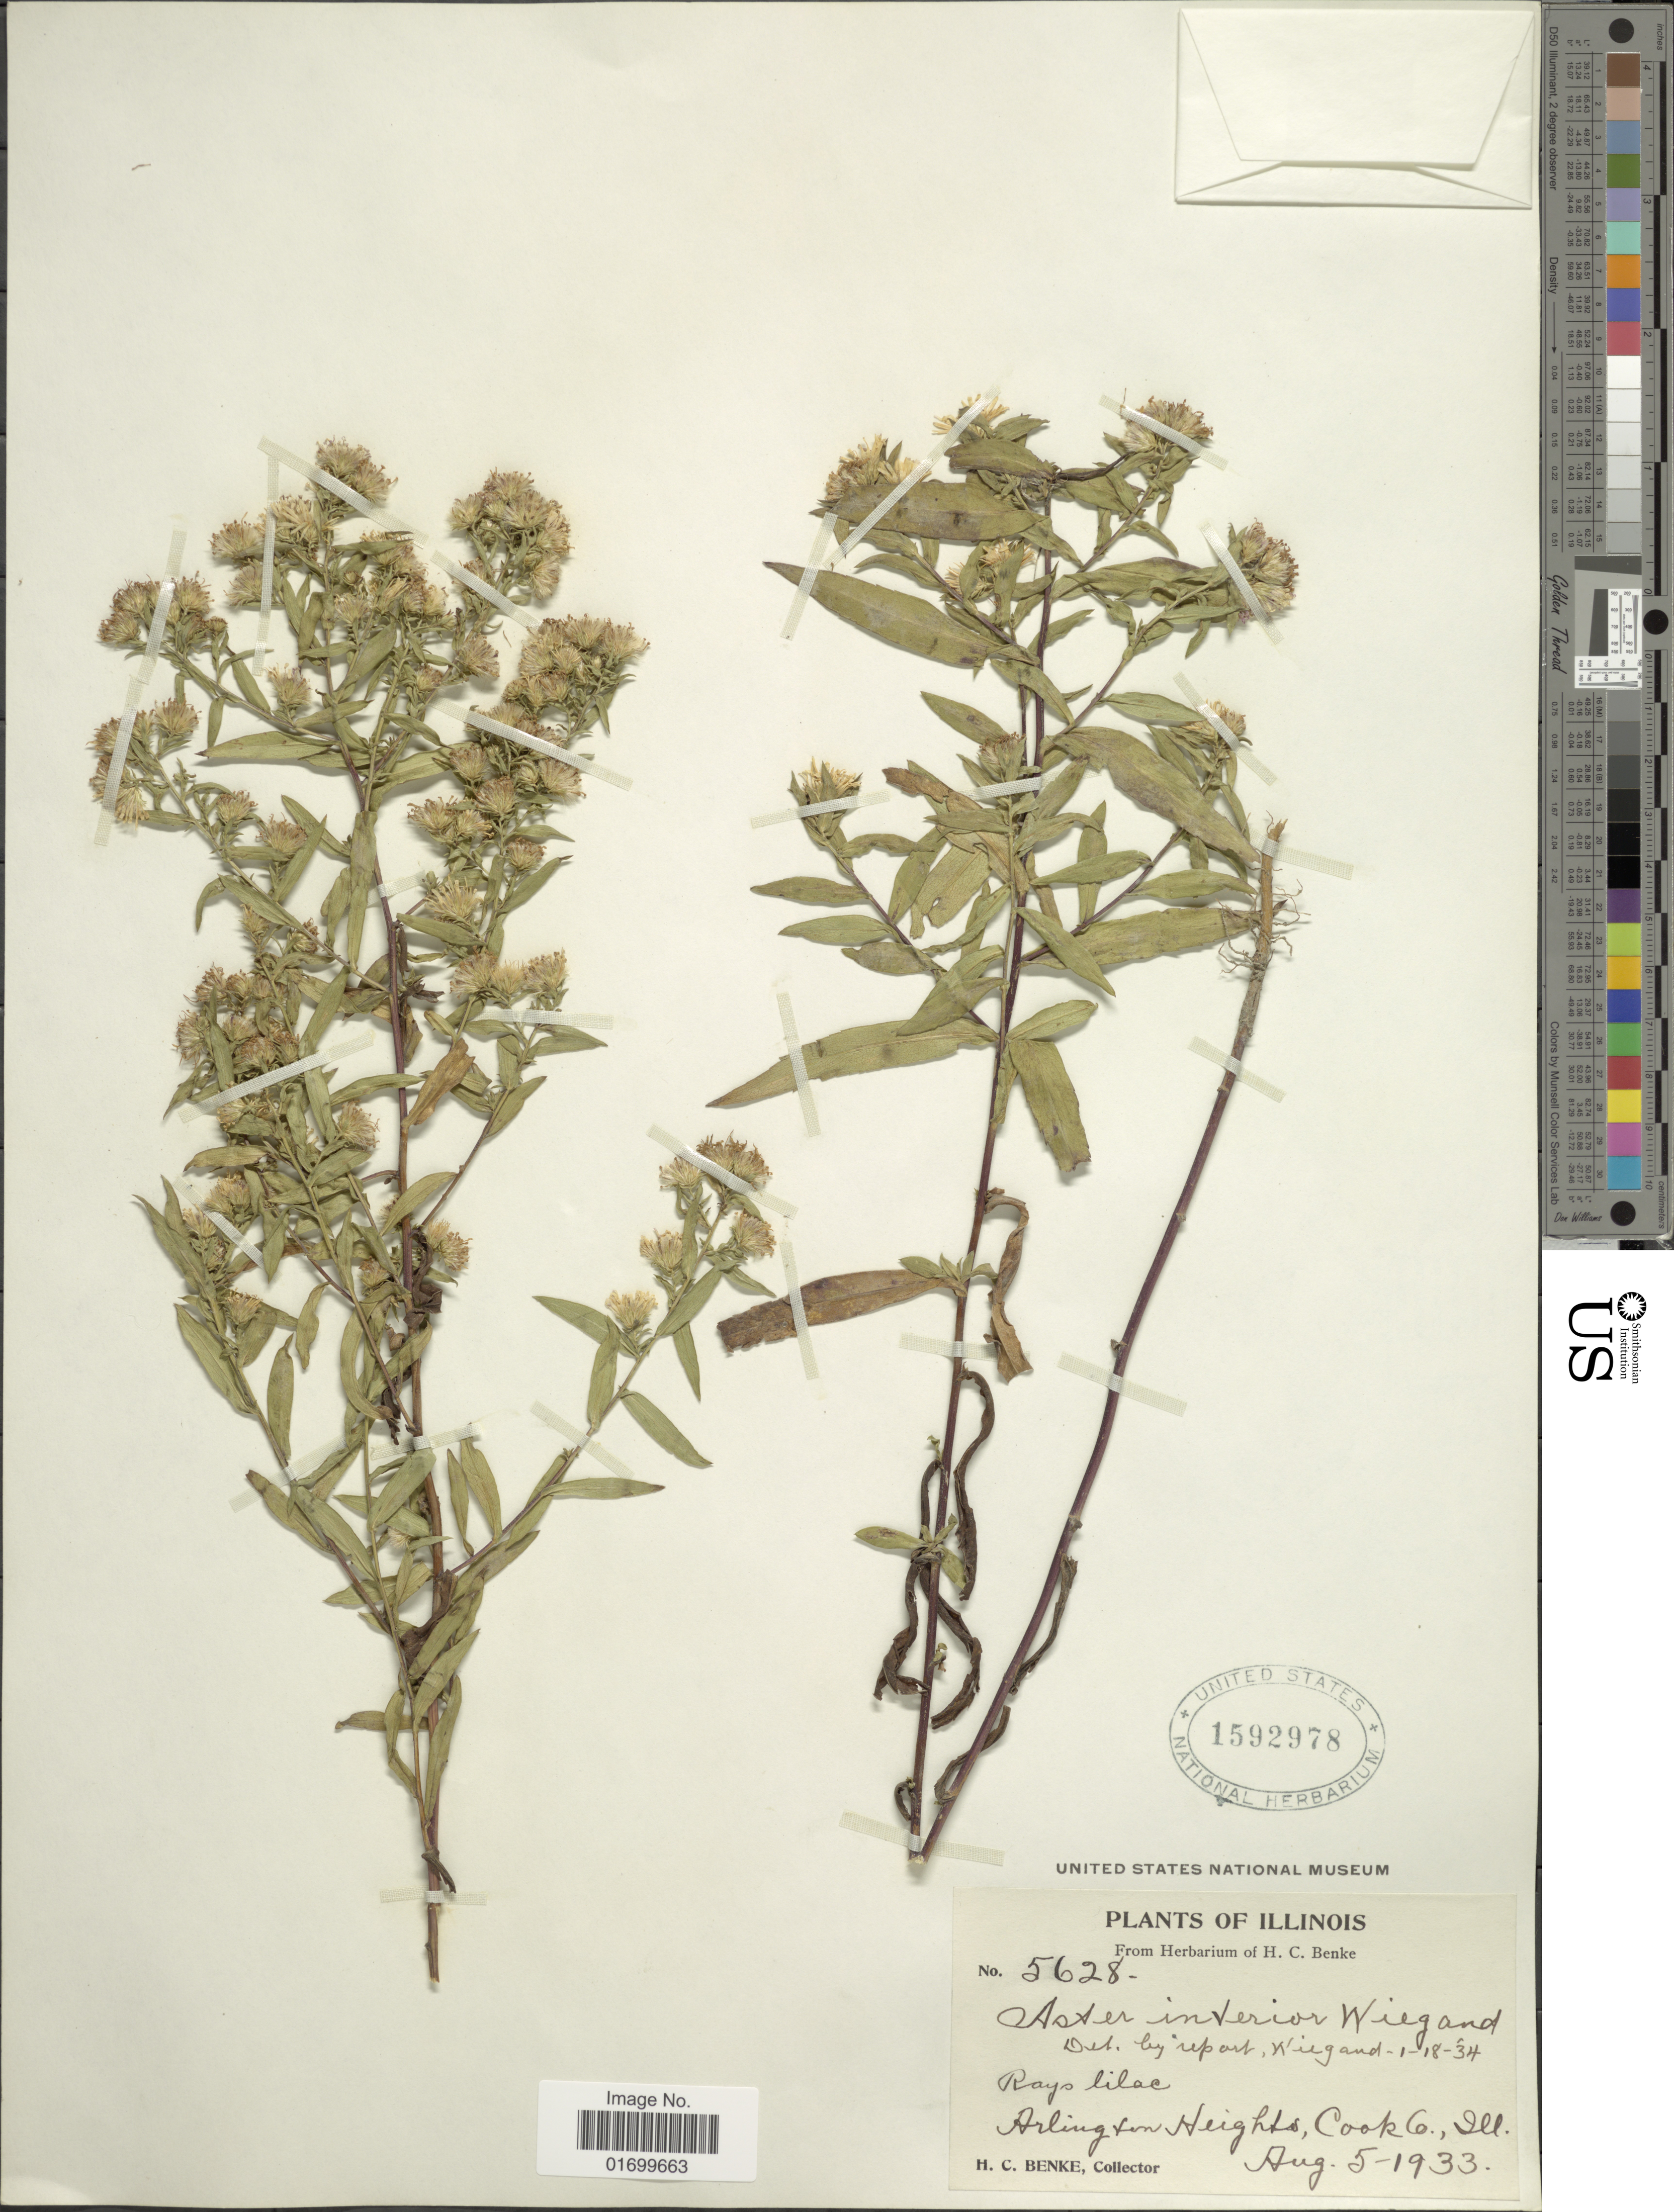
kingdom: Plantae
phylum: Tracheophyta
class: Magnoliopsida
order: Asterales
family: Asteraceae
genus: Symphyotrichum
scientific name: Symphyotrichum lanceolatum var. interior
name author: (Weigand) G.L. Nesom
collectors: H. Benke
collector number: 5628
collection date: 1933-08-05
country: United States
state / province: Illinois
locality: Arlington Heights, Cook Co.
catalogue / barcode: US 1592978